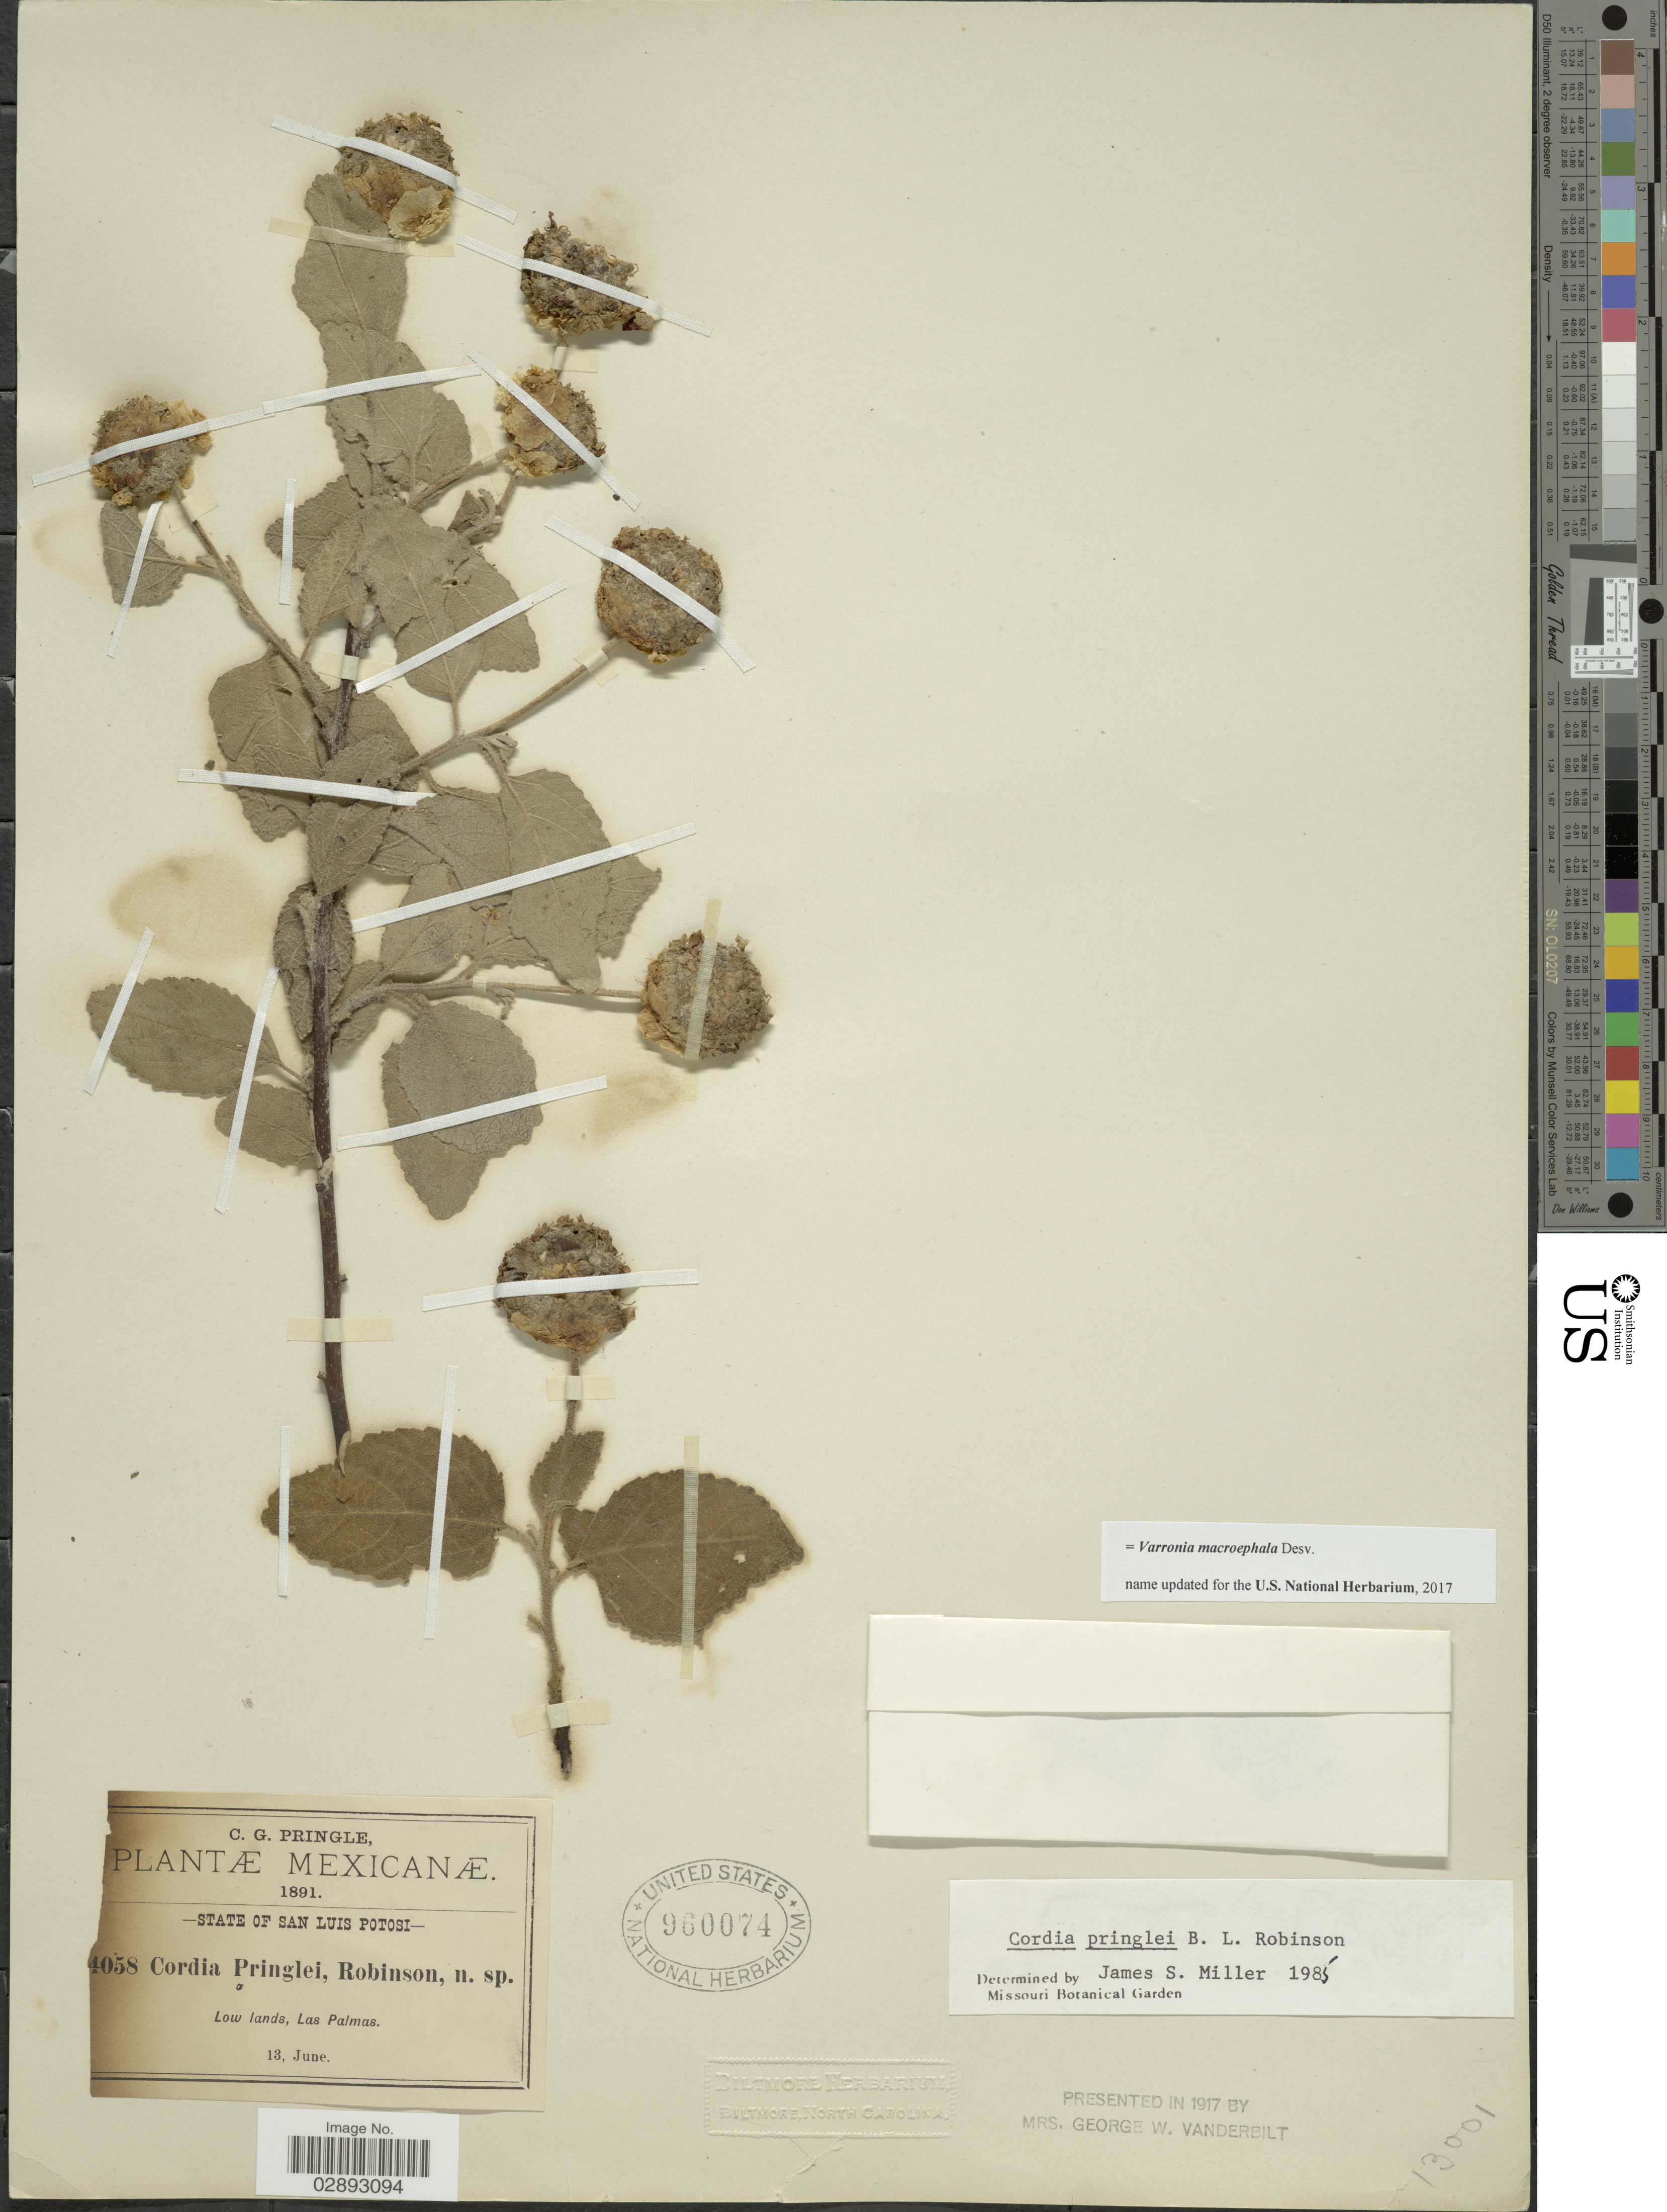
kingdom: Plantae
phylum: Tracheophyta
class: Magnoliopsida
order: Boraginales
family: Cordiaceae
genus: Varronia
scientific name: Varronia macrocephala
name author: Desv.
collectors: C. G. Pringle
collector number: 4058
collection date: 1891-06-13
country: Mexico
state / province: San Luis Potosí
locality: State of San Luis Potosi. Low lands, Las Palmas.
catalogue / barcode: US 960074